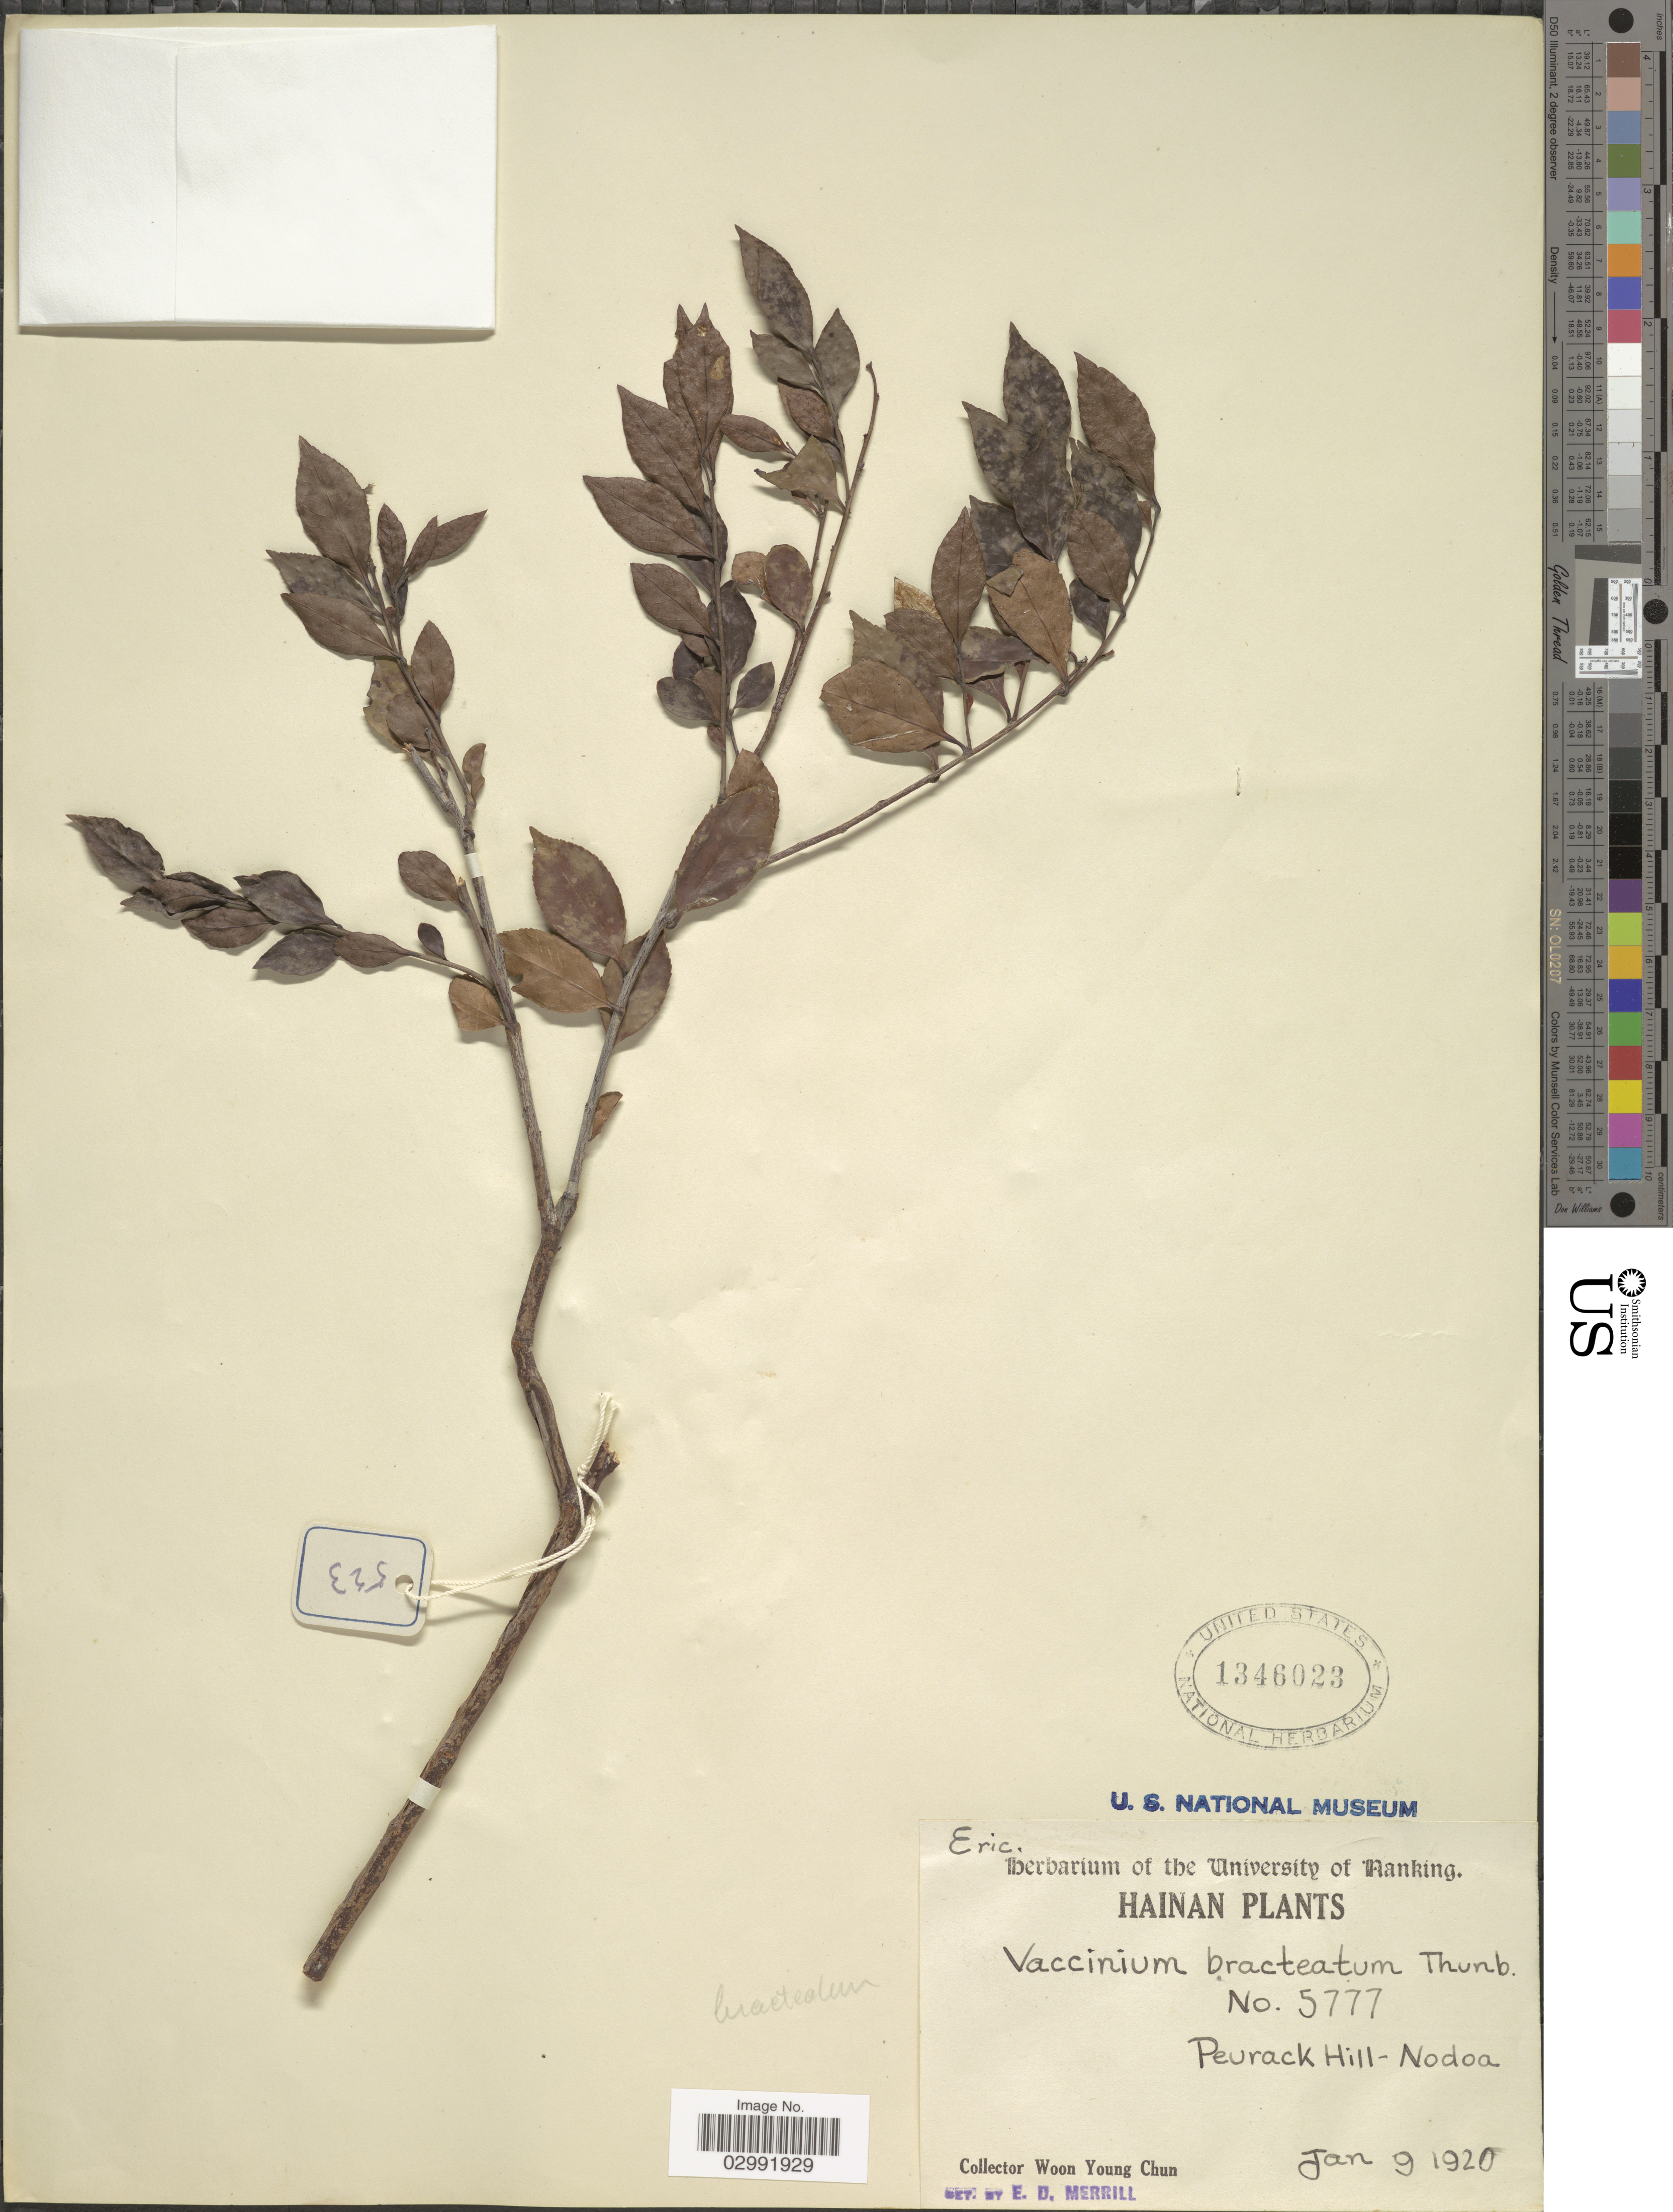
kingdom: Plantae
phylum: Tracheophyta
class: Magnoliopsida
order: Ericales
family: Ericaceae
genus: Vaccinium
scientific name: Vaccinium bracteatum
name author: Thunb.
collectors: W. Y. Chun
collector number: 5777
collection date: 1920-01-09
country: China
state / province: Hainan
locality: Peurack Hill - Nodoa.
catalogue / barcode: US 1346023